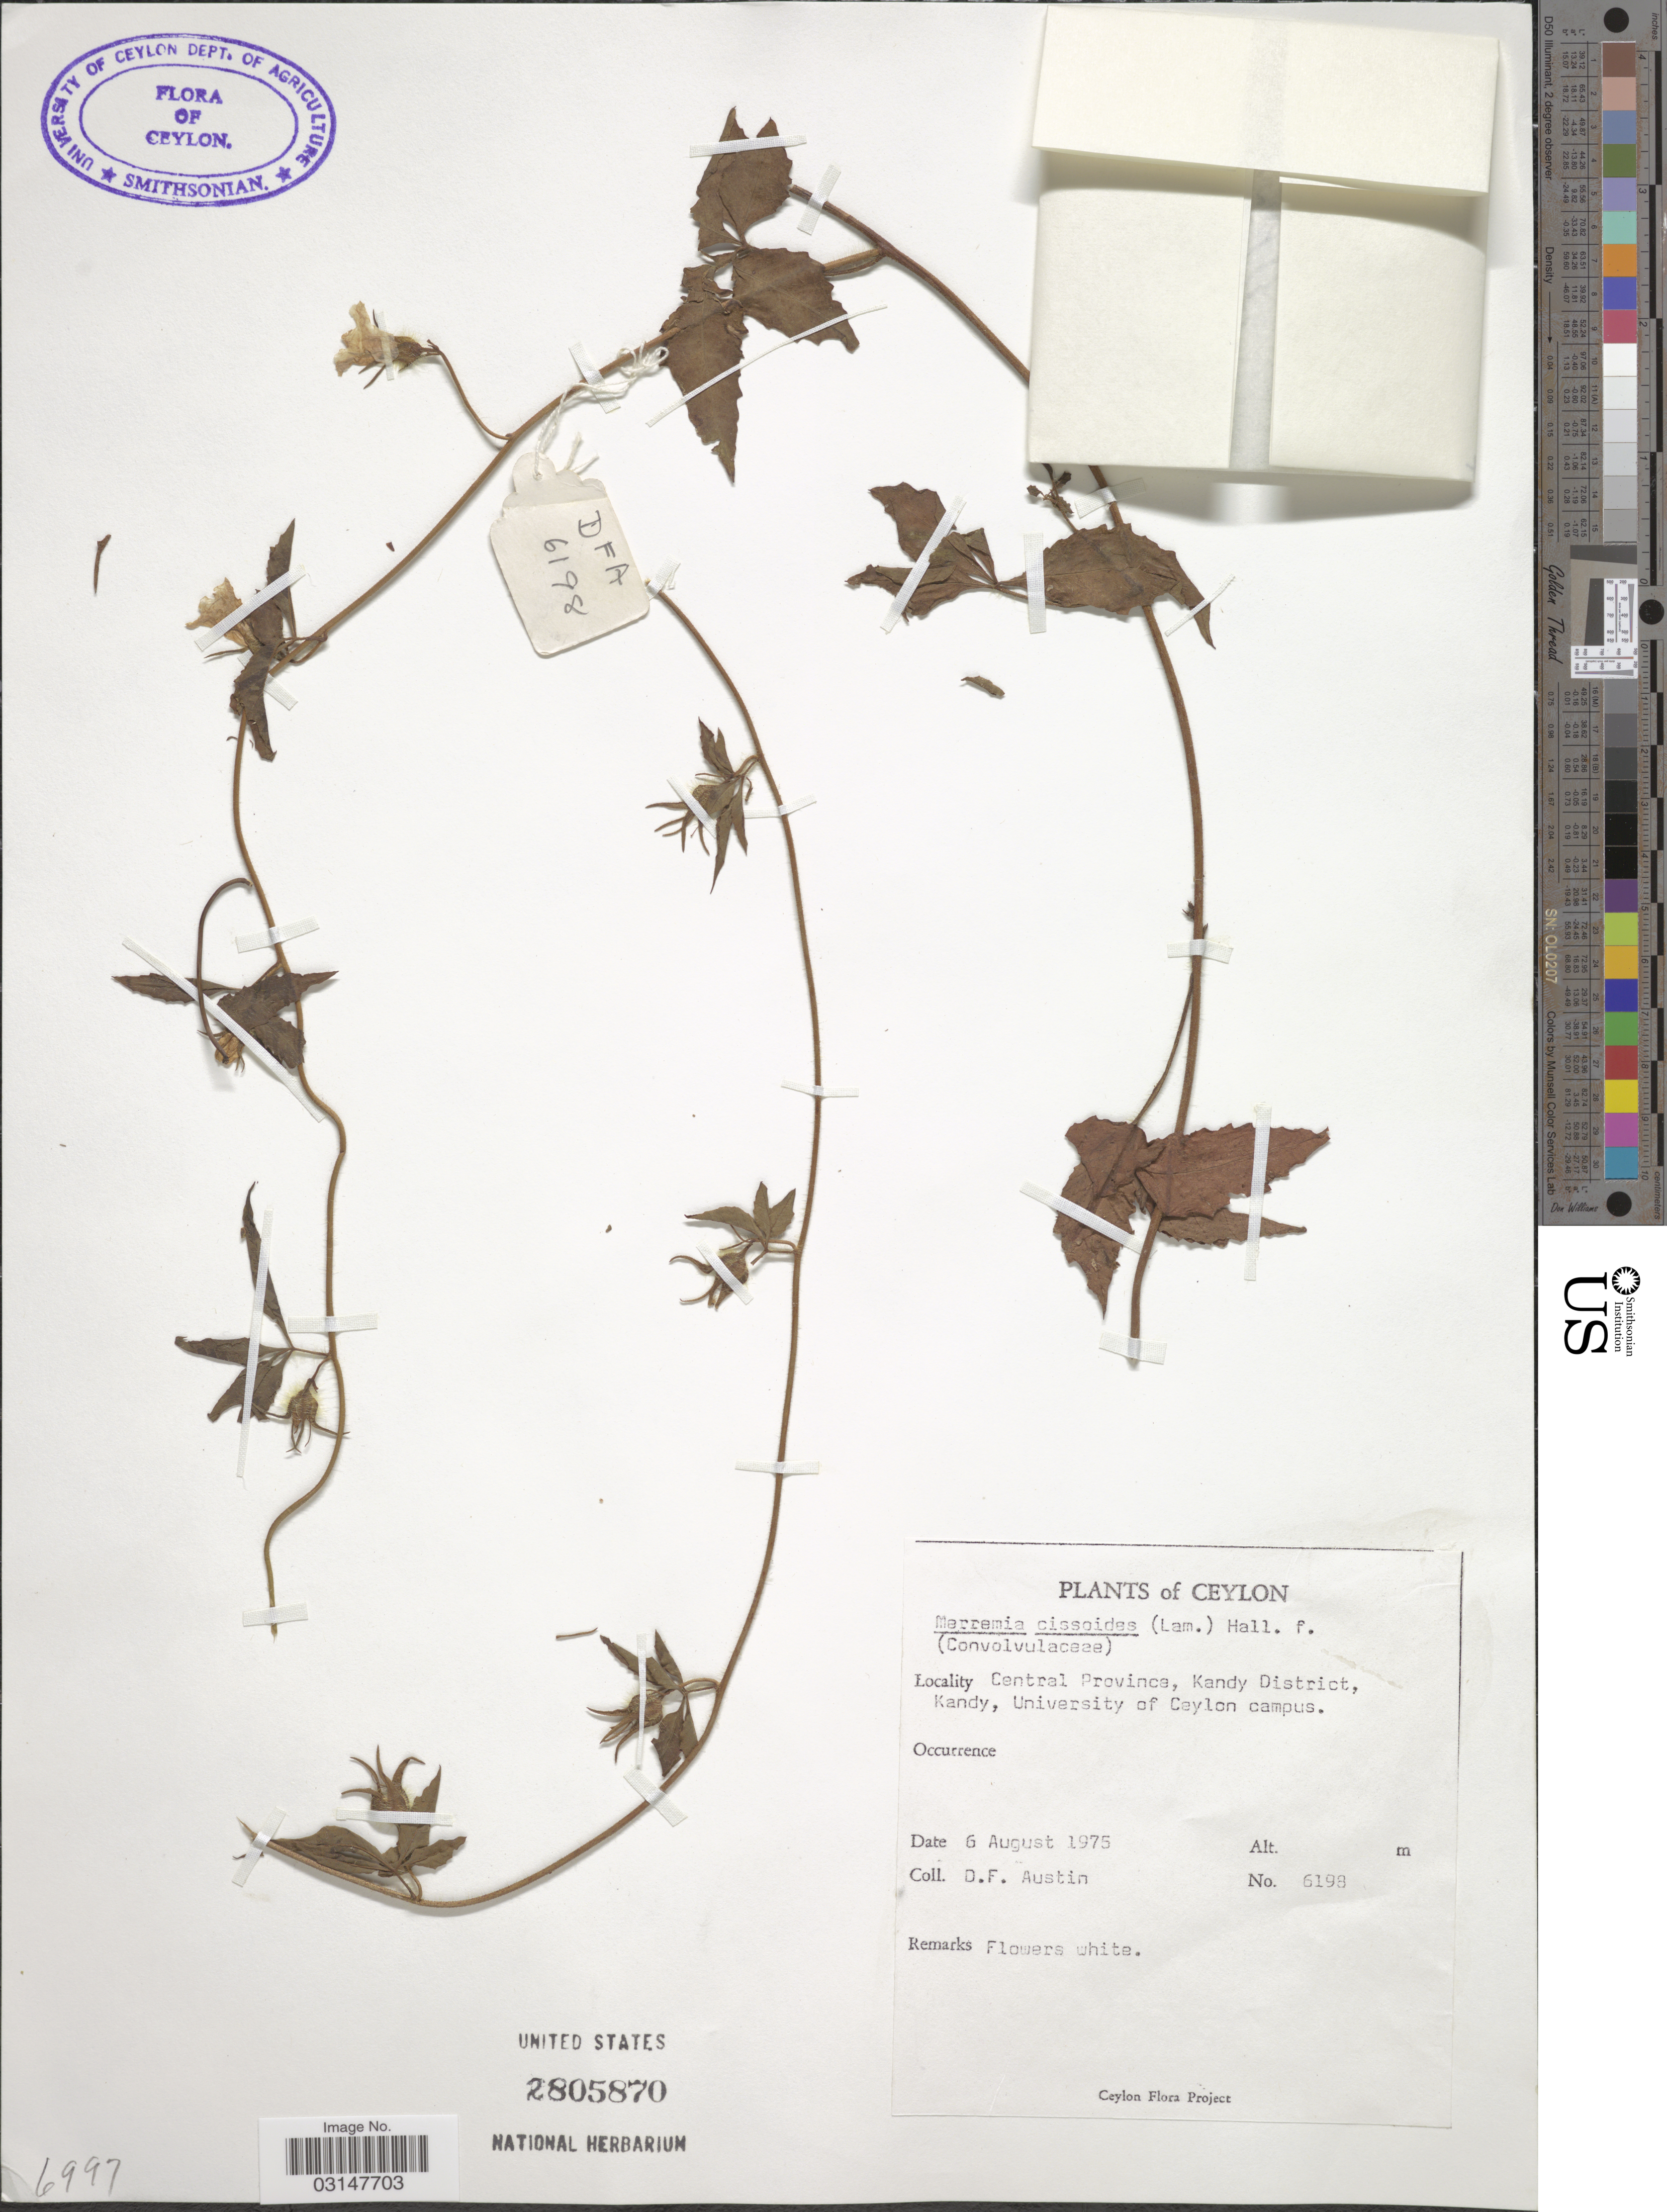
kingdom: Plantae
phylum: Tracheophyta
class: Magnoliopsida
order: Solanales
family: Convolvulaceae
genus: Distimake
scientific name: Distimake cissoides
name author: (Lam.) A. R. Simões & Staples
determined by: Strong, Mark T., (BOT), Smithsonian Institution - National Museum of Natural History (UNITED STATES)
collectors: D. Austin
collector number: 6198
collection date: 1975-08-06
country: Sri Lanka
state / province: Central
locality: Ceylon. Kandy District, Kandy, University of Ceylon campus.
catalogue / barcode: US 2805870